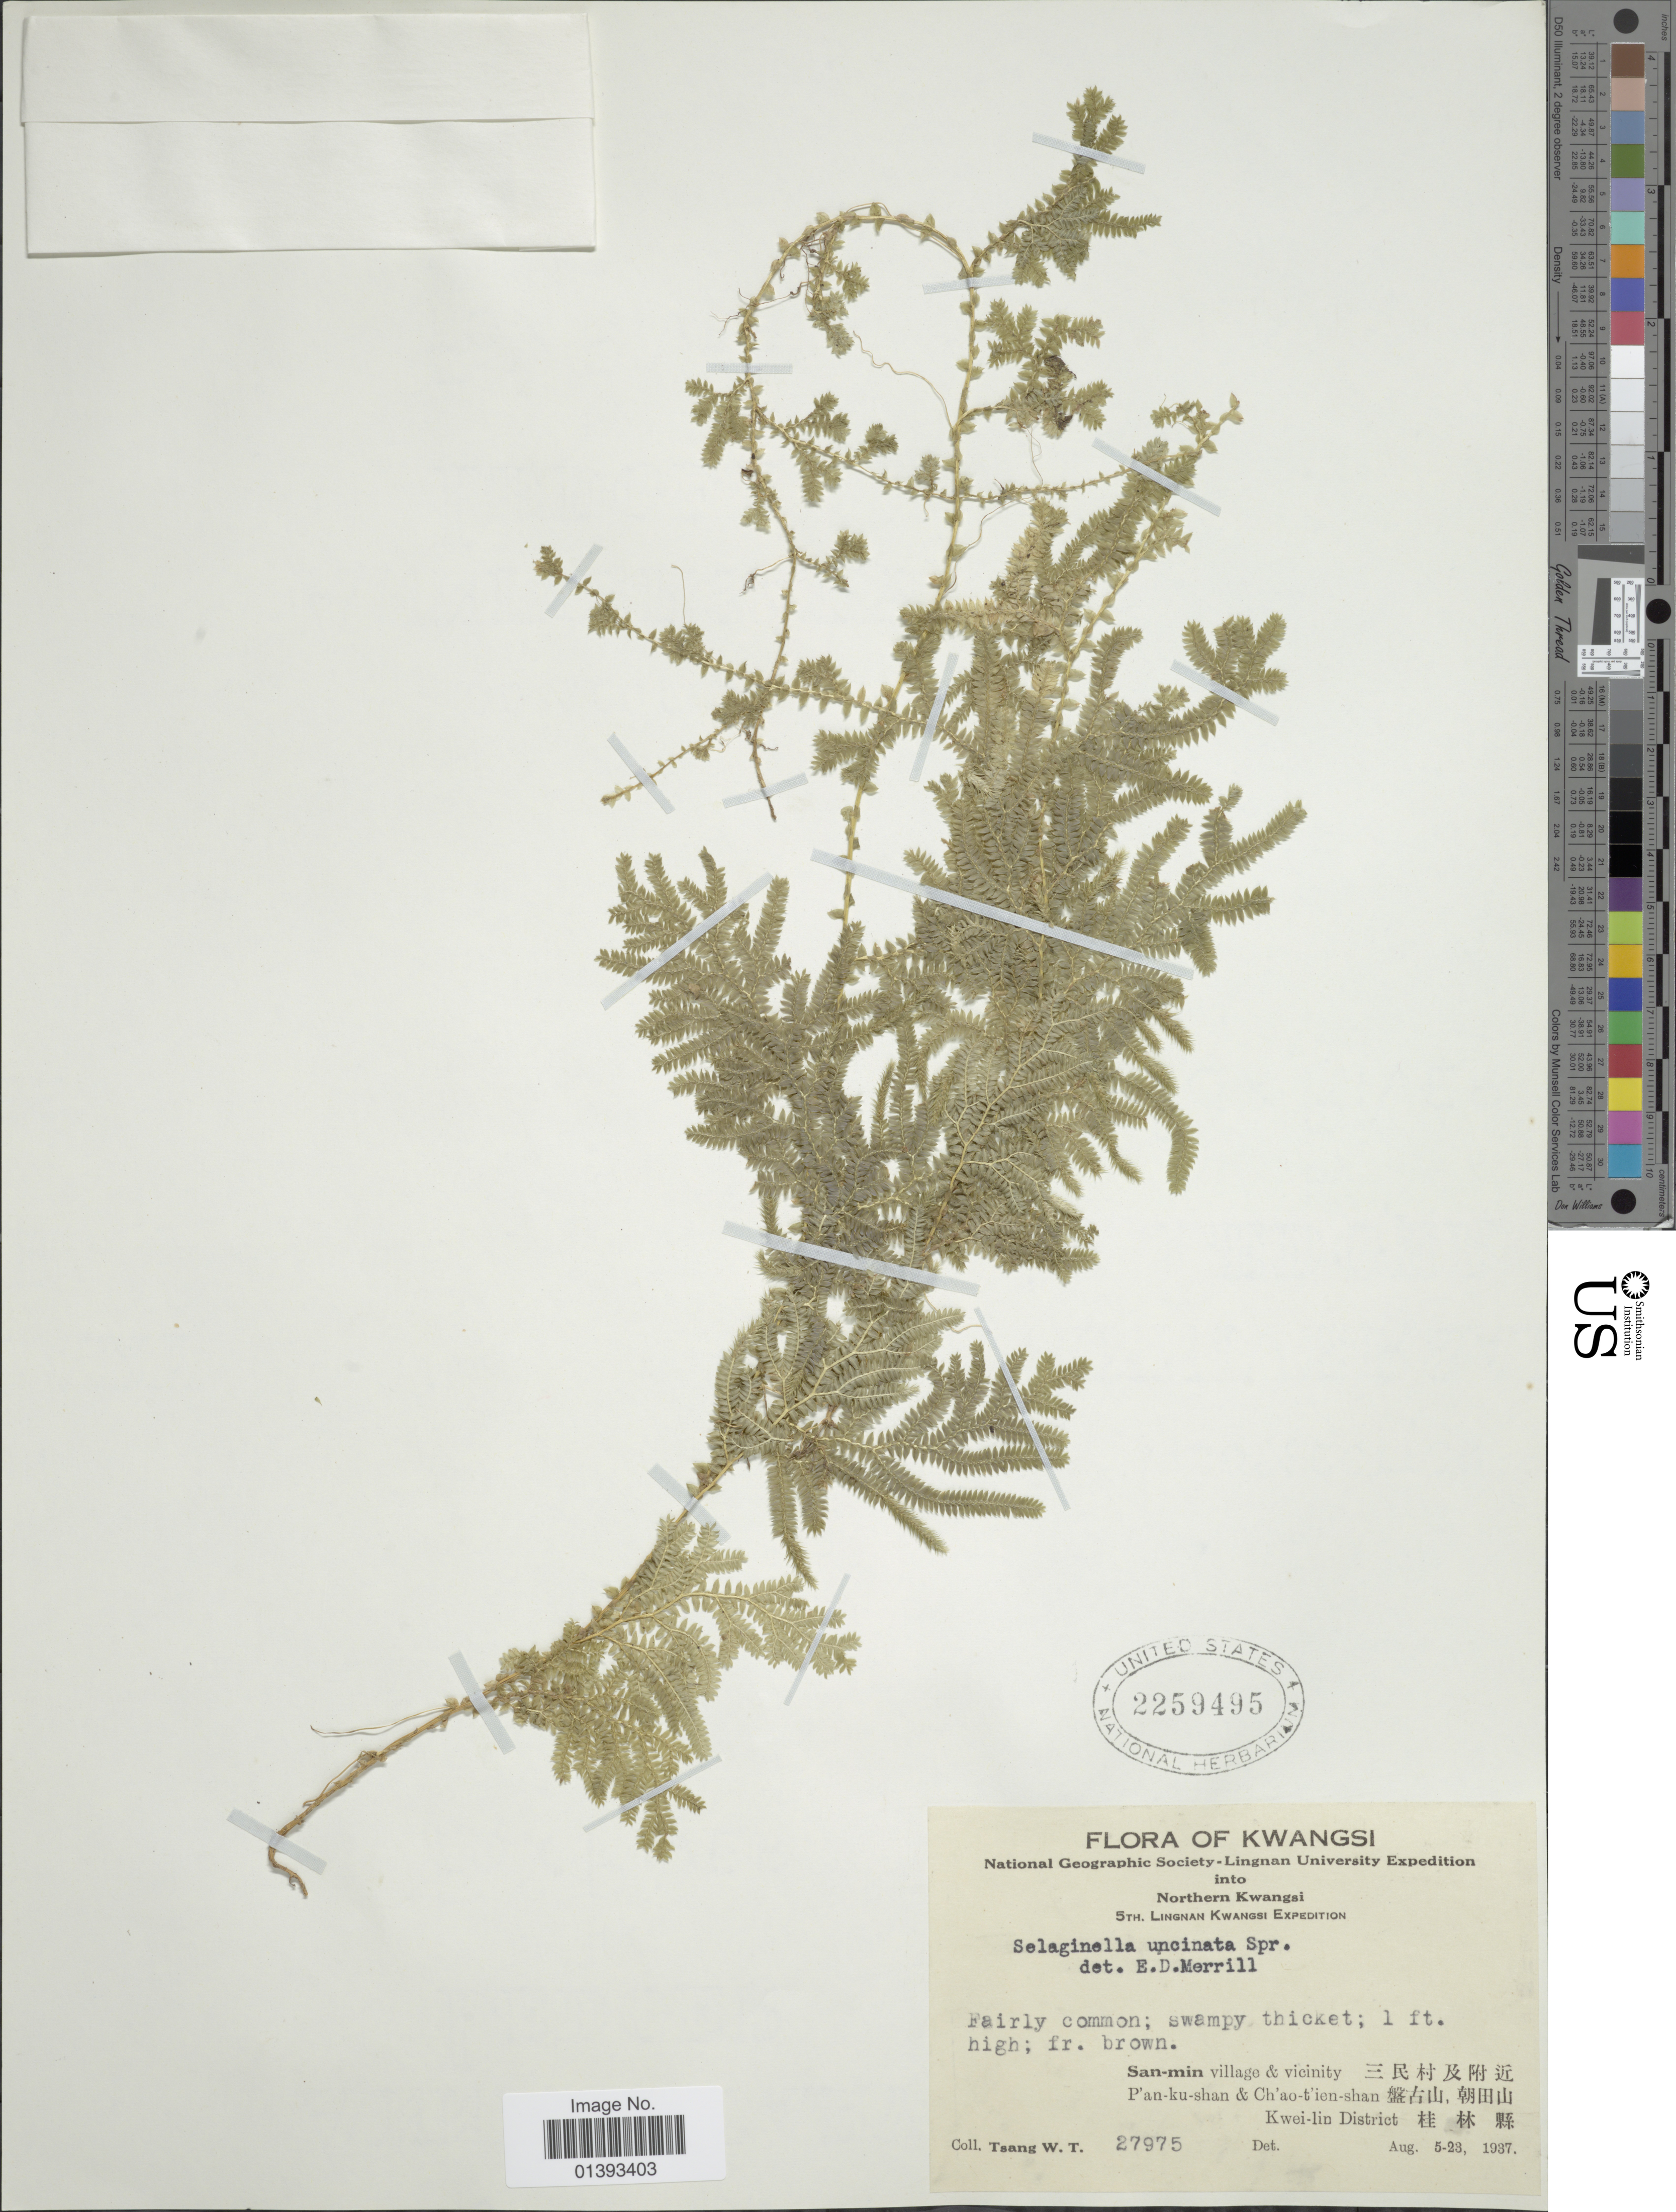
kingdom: Plantae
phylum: Tracheophyta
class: Lycopodiopsida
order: Selaginellales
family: Selaginellaceae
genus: Selaginella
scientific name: Selaginella uncinata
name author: (Desr. ex Poir.) Spring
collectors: W. T. Tsang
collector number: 27975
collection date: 1937-08-05/1937-08-23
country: China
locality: Kwangsi, San-min village & vicinity, P'an-ku-shan & Ch'ao-t'ien-shan, Kwei-lin District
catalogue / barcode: US 2259495